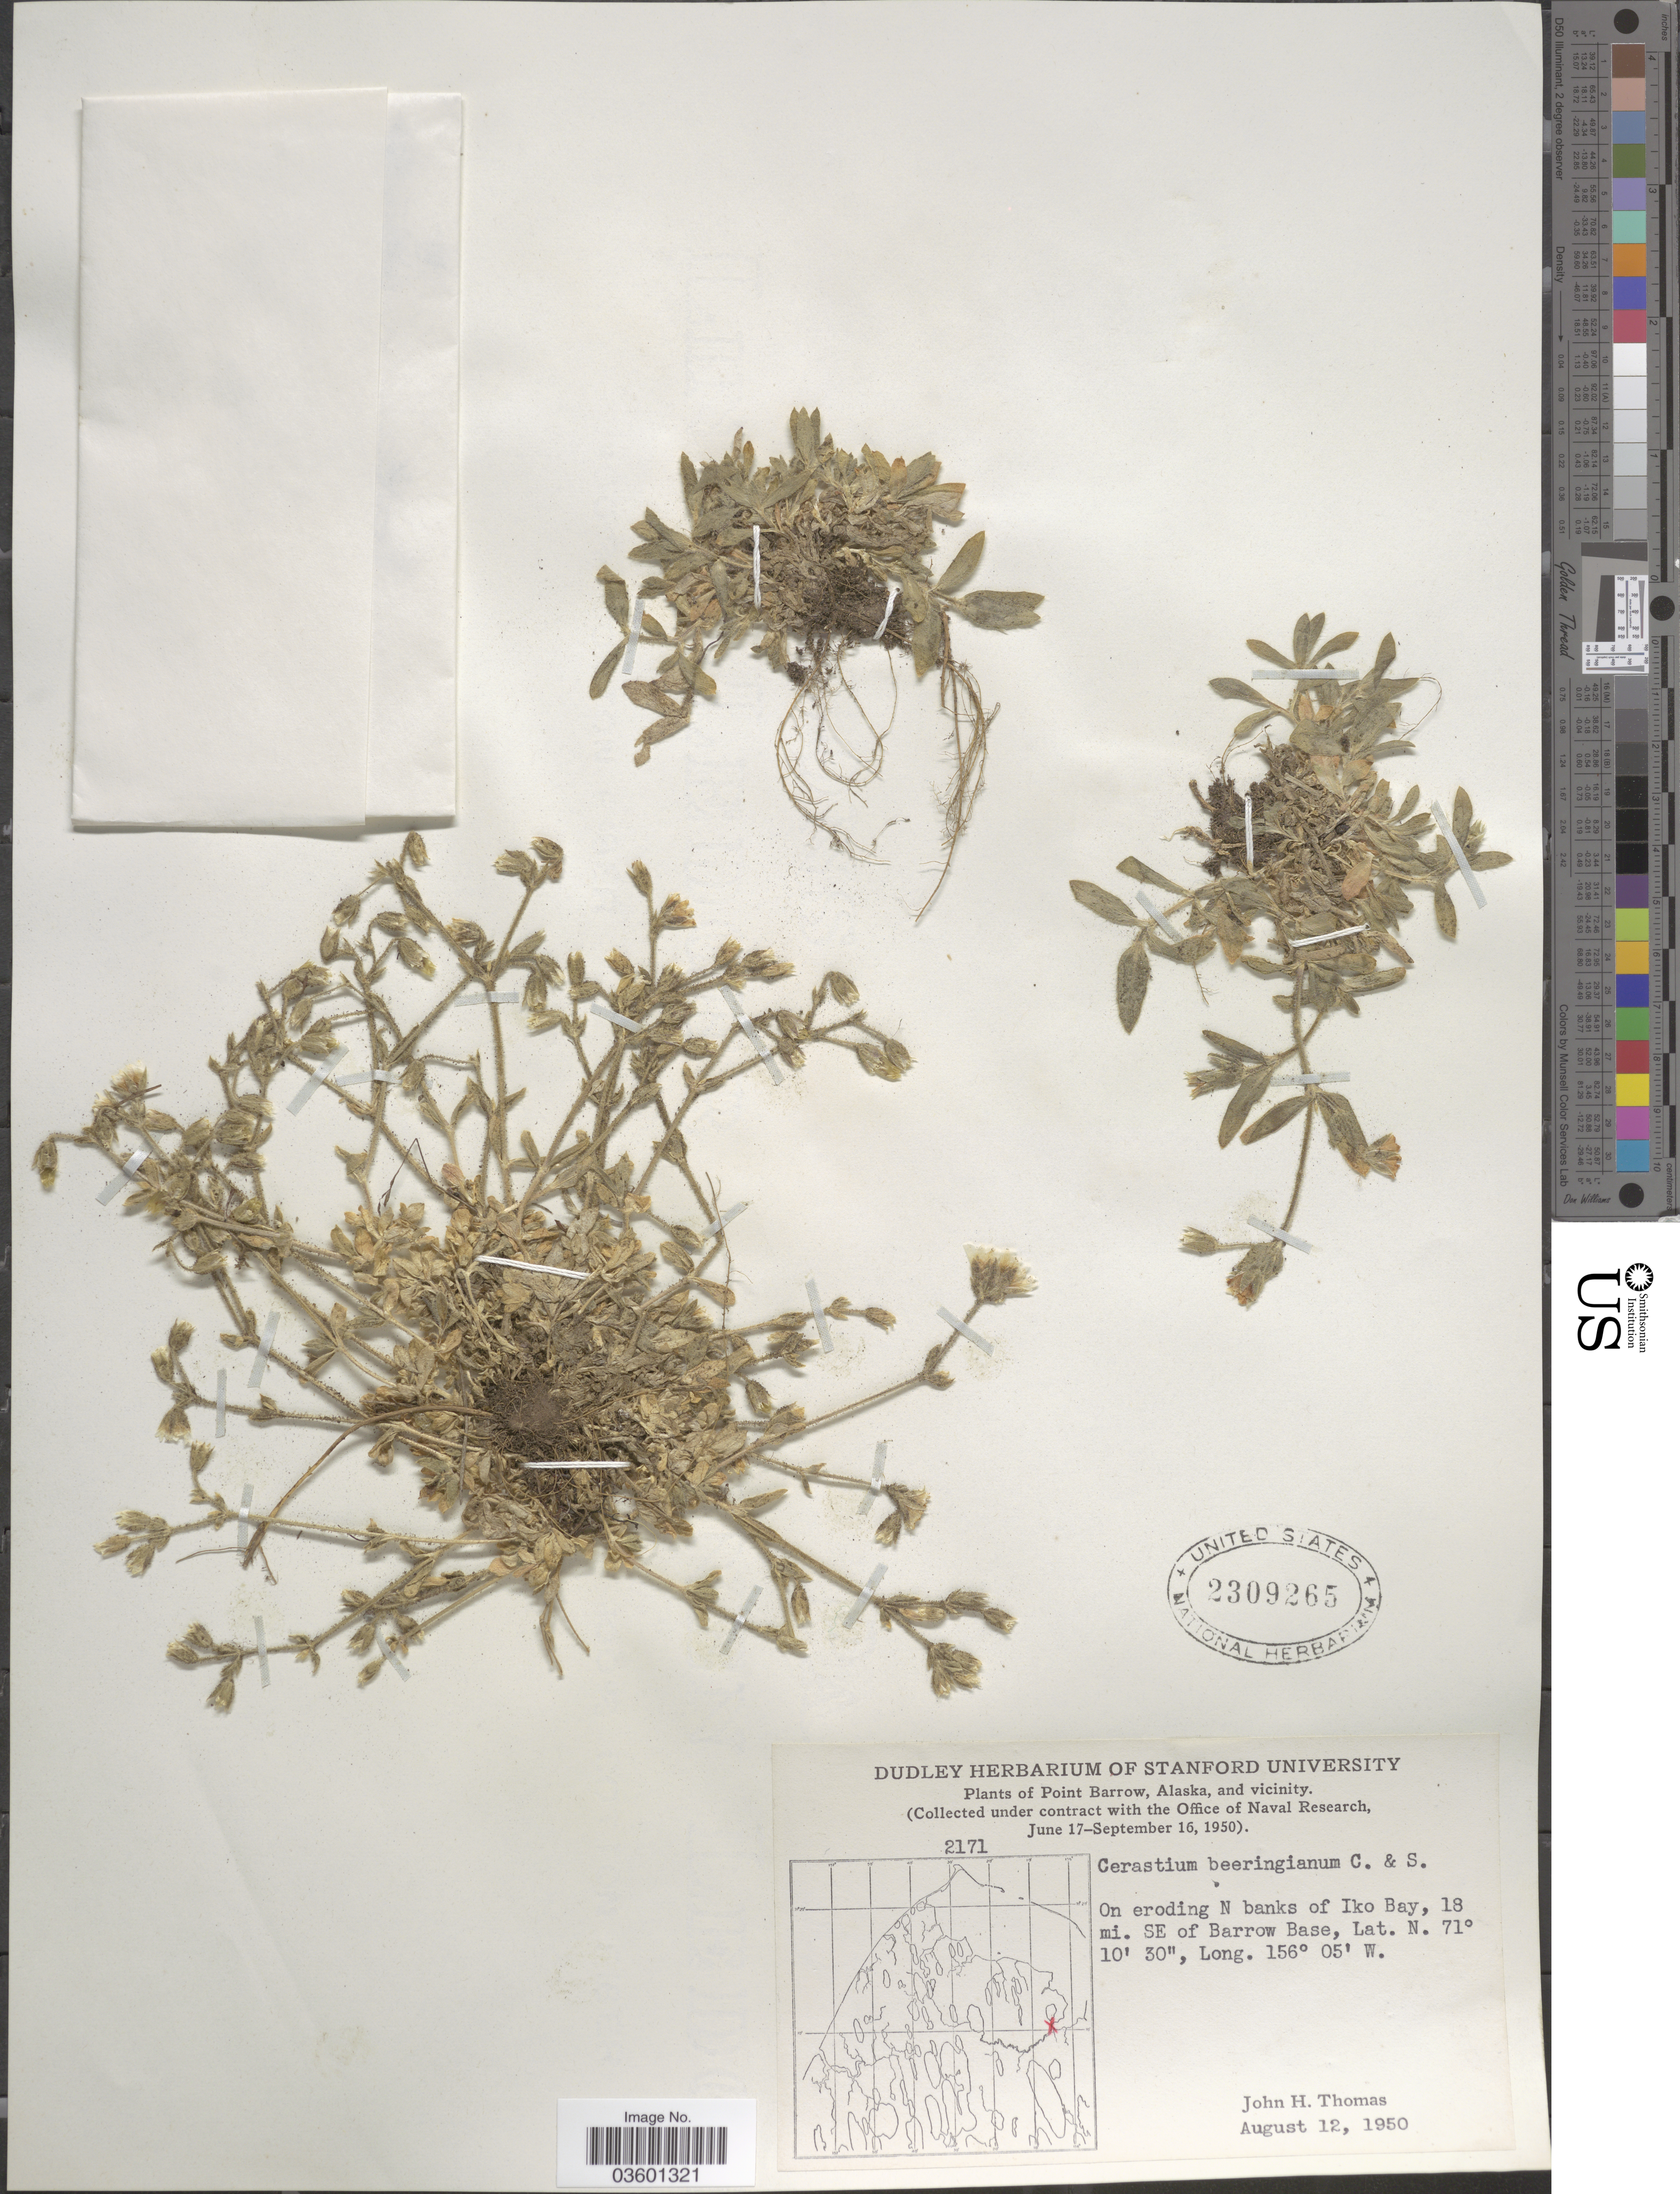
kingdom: Plantae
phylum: Tracheophyta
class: Magnoliopsida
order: Caryophyllales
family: Caryophyllaceae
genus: Cerastium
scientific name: Cerastium beeringianum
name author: Cham. & Schltdl.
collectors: J. H. Thomas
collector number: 2171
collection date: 1950-08-12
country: United States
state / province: Alaska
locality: Point Barrow, Alaska, and vicinity. On eroding N banks of Iko Bay, 18 mi. SE of Barrow Base.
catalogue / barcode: US 2309265